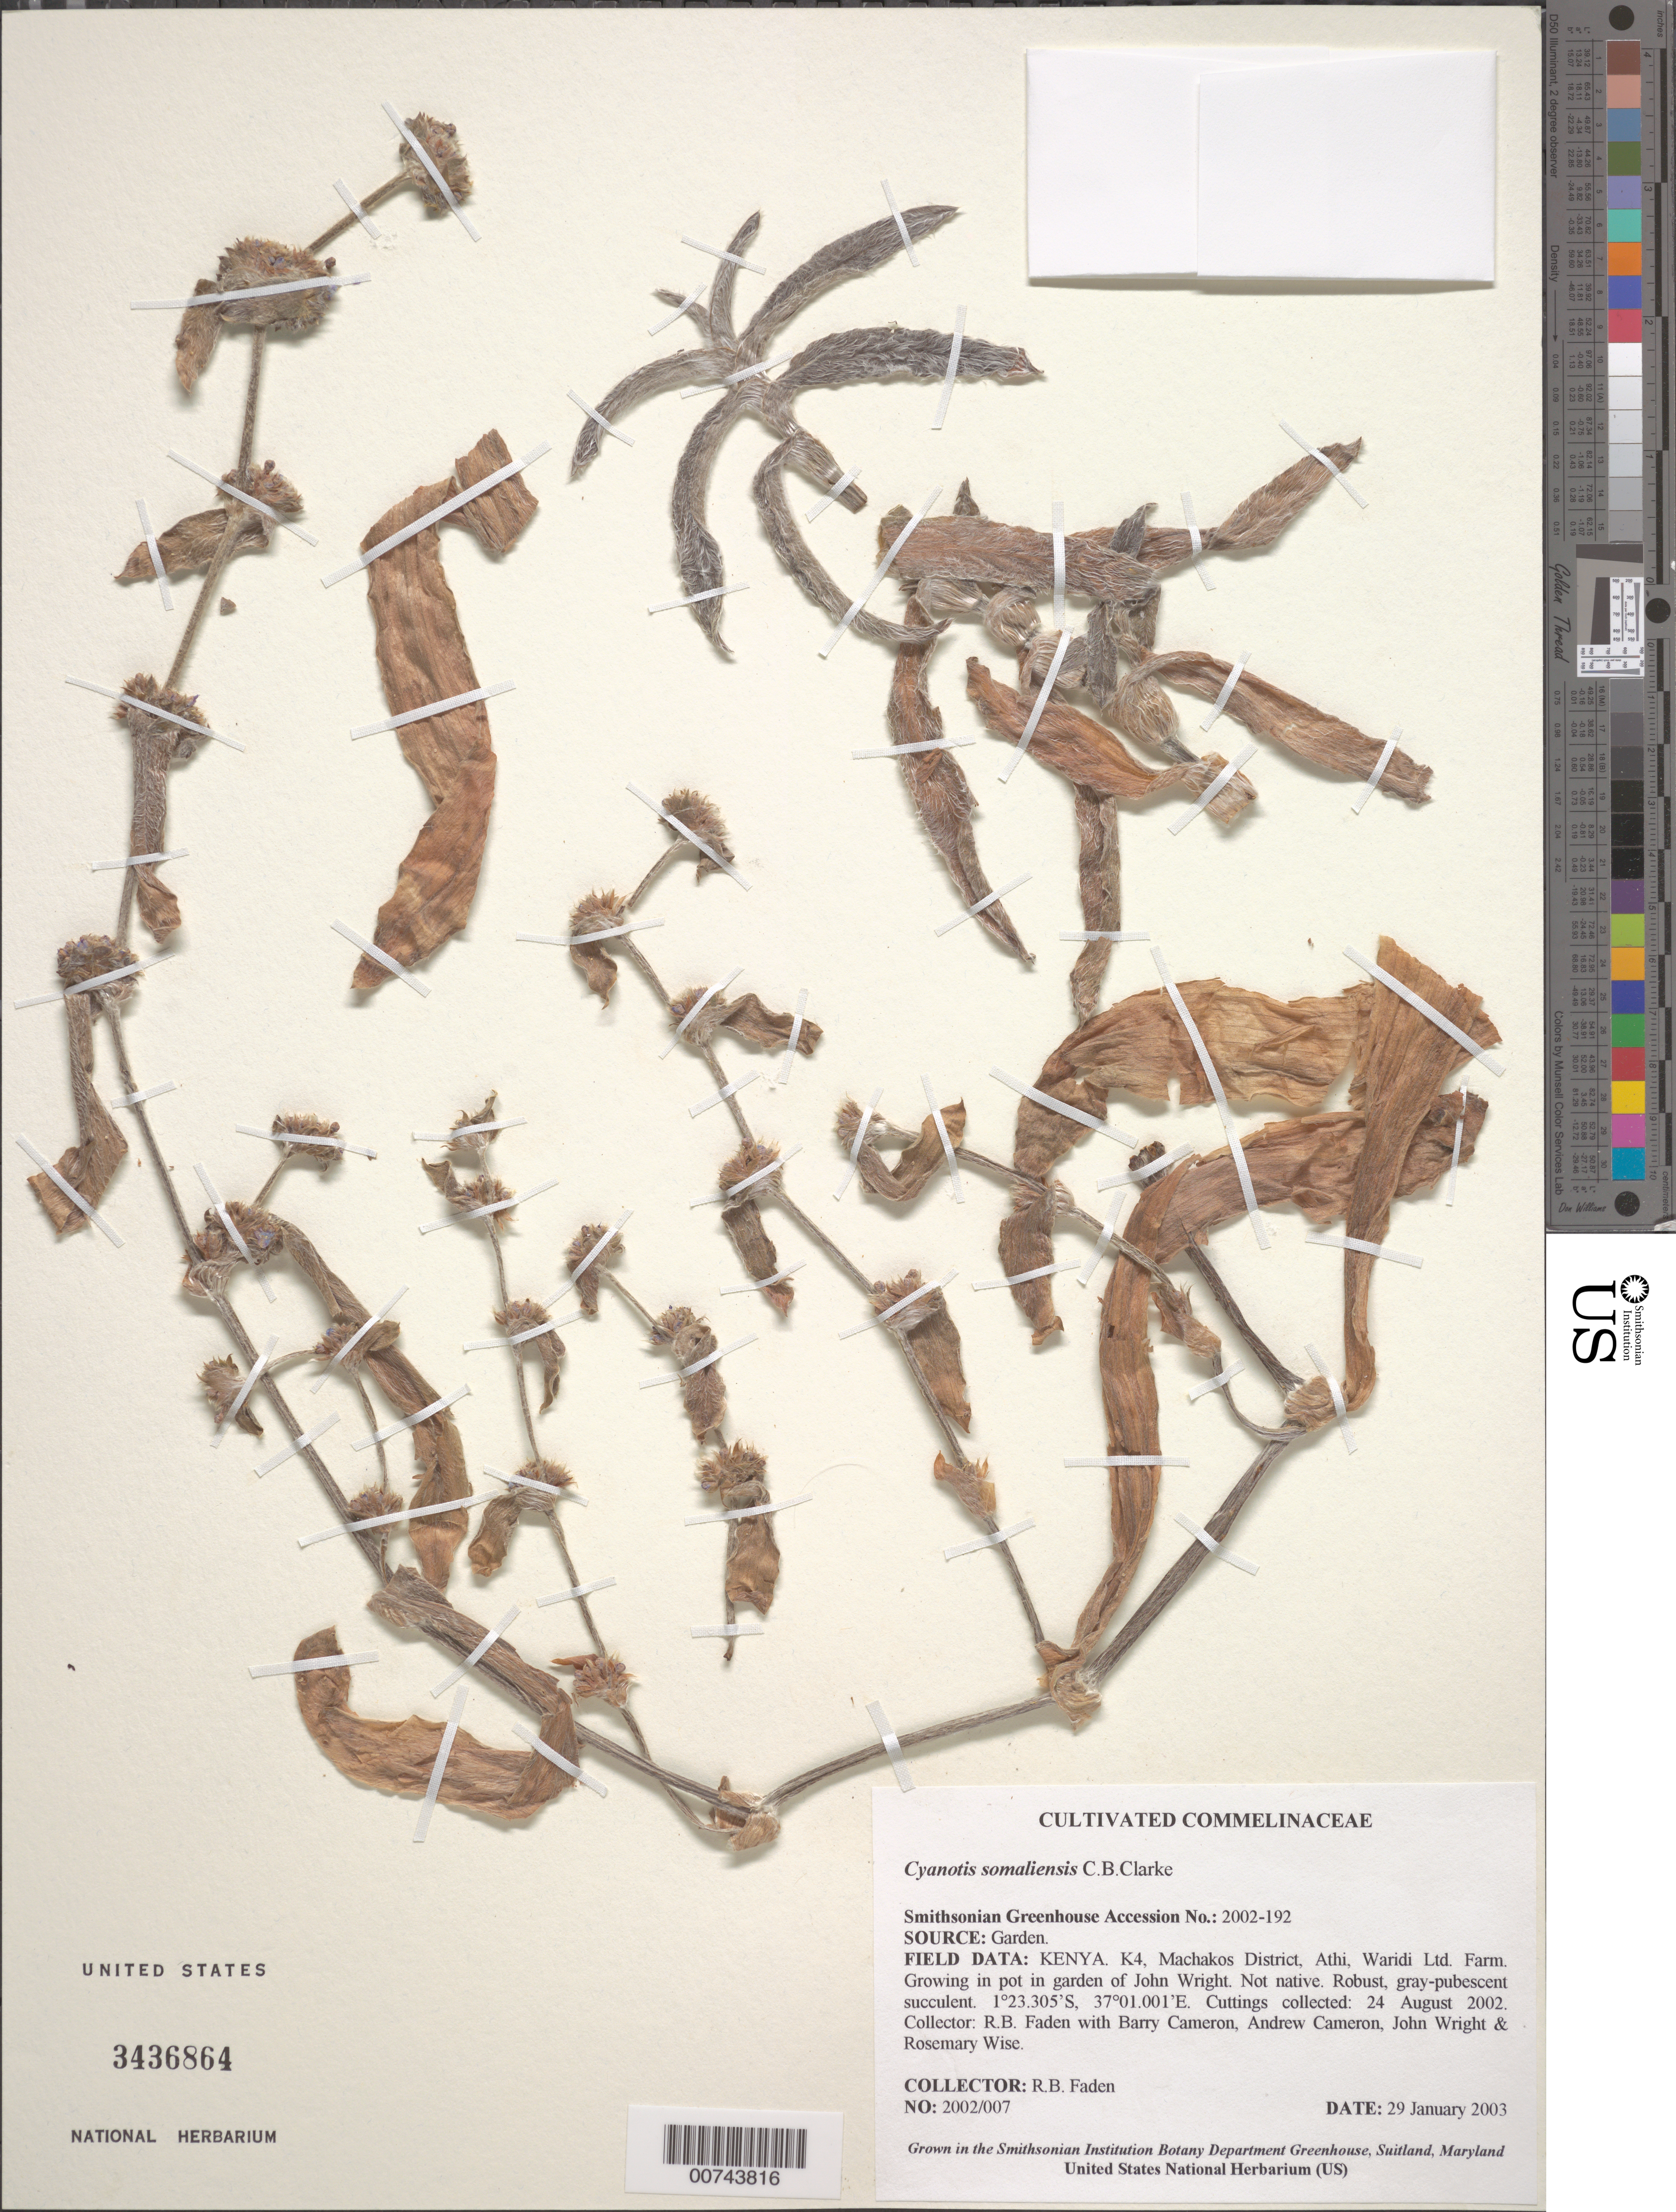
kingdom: Plantae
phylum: Tracheophyta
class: Liliopsida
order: Commelinales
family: Commelinaceae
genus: Cyanotis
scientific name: Cyanotis somaliensis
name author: C.B. Clarke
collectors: R. B. Faden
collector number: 2002/007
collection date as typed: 29 Jan 2003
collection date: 2003-01-29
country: United States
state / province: Maryland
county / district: Prince George's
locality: Smithsonian Greenhouse.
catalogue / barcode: US 3436864